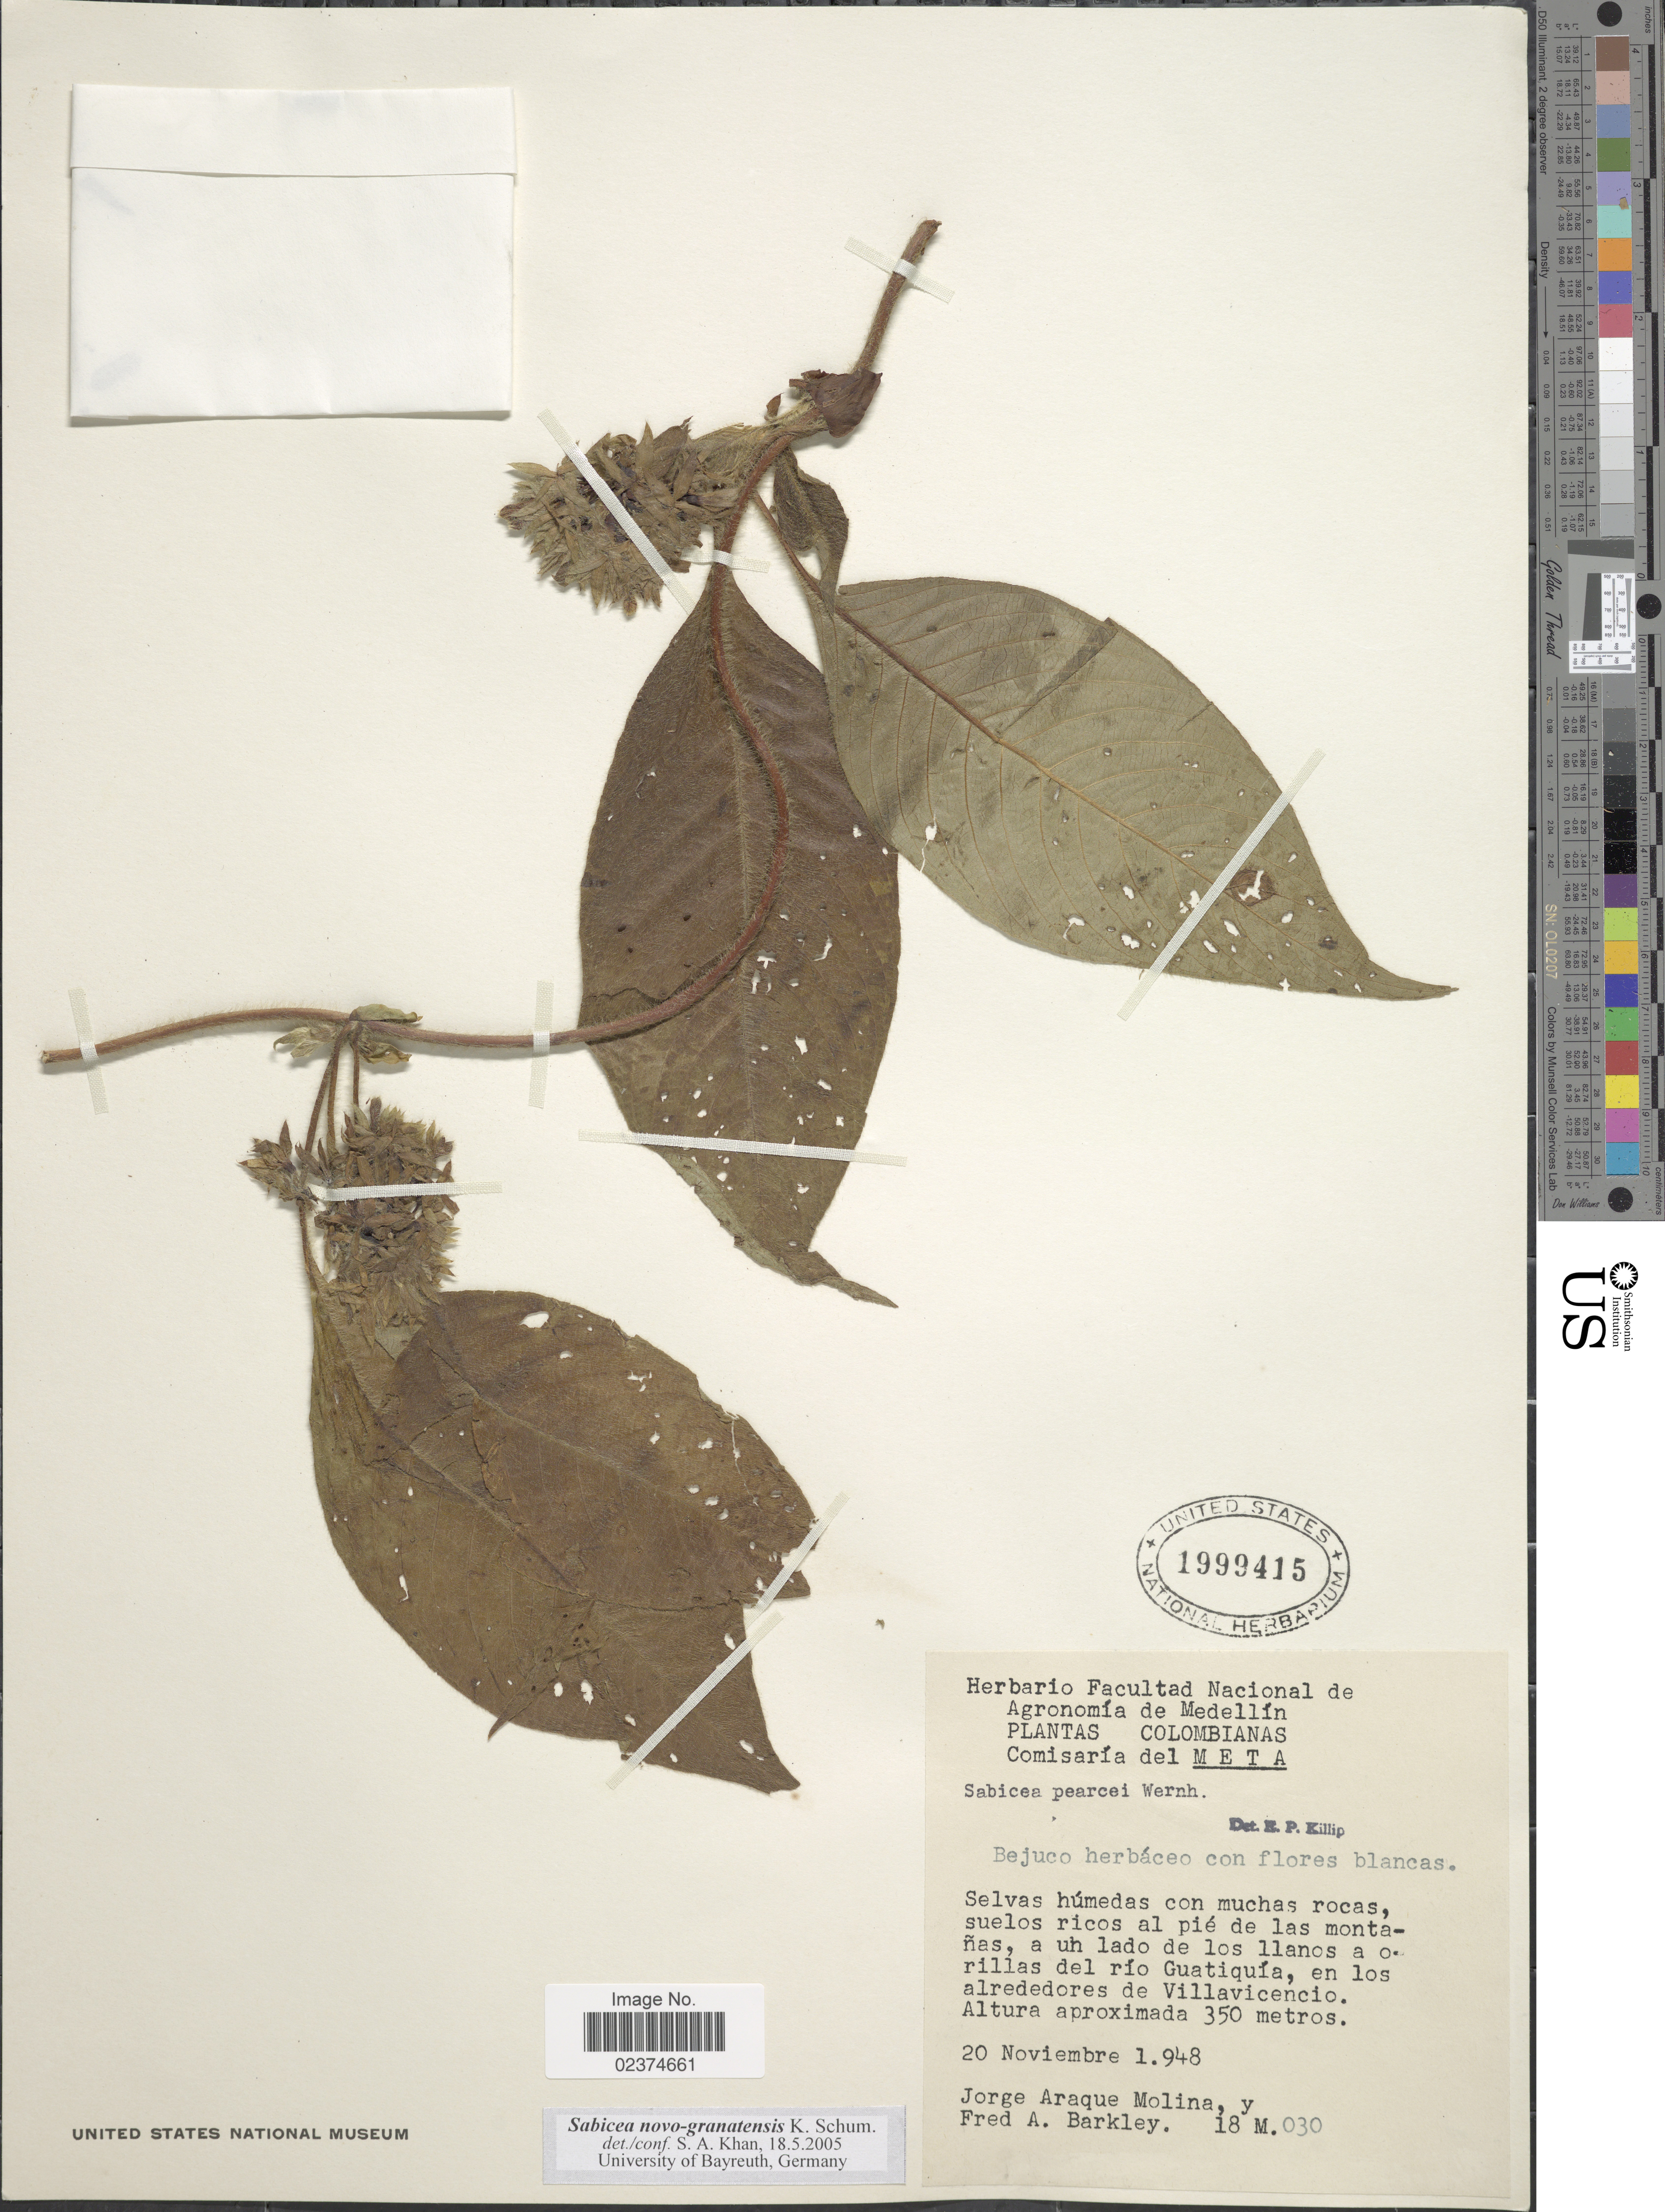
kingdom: Plantae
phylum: Tracheophyta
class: Magnoliopsida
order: Gentianales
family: Rubiaceae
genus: Sabicea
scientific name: Sabicea novogranatensis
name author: K. Schum.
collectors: J. A. Molina & F. A. Barkley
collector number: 18M030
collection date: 1948-11-20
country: Colombia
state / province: Meta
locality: Comisaria del Meta, suelos ricos al pie de las montanas, a un lado de los llanos a orillas del rio Guatiquia, en los alrededores de Villavicencio.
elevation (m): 350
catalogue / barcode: US 1999415